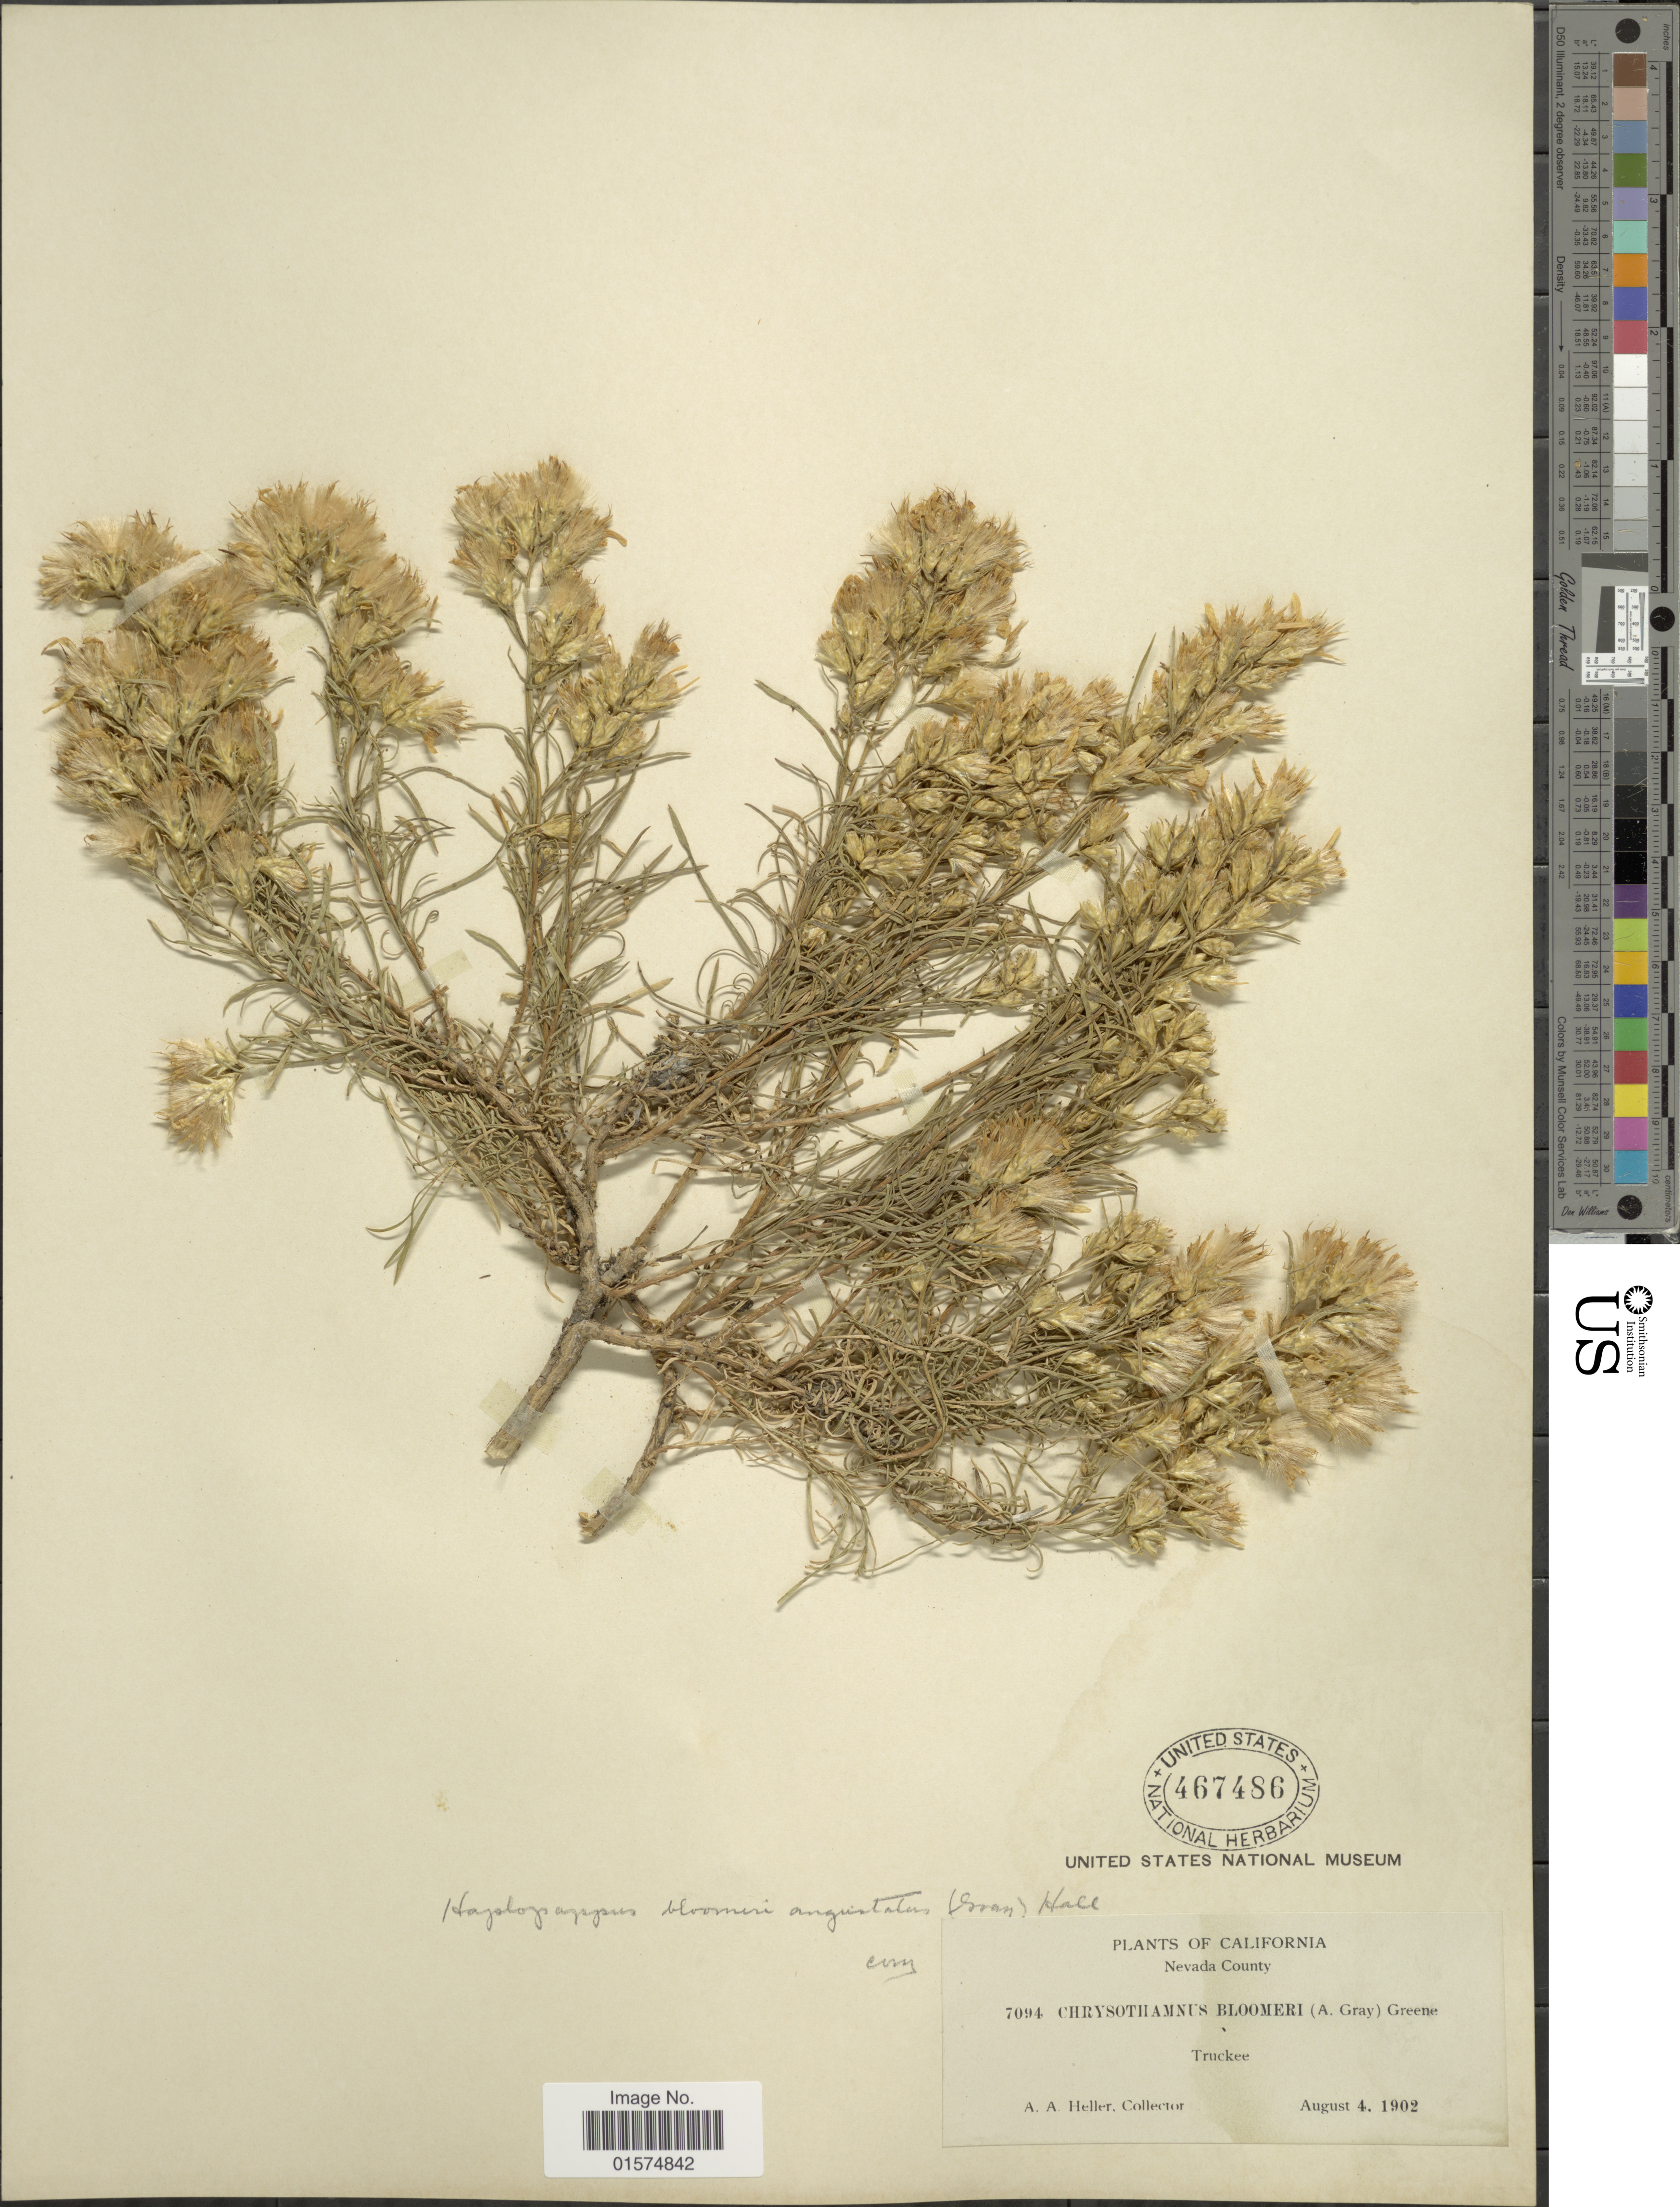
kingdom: Plantae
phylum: Tracheophyta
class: Magnoliopsida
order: Asterales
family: Asteraceae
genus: Ericameria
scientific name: Ericameria bloomeri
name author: (A. Gray) J.F. Macbr.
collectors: A. A. Heller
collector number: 7094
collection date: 1902-08-04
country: United States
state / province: California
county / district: Nevada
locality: Nevada County. Truckee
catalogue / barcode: US 467486